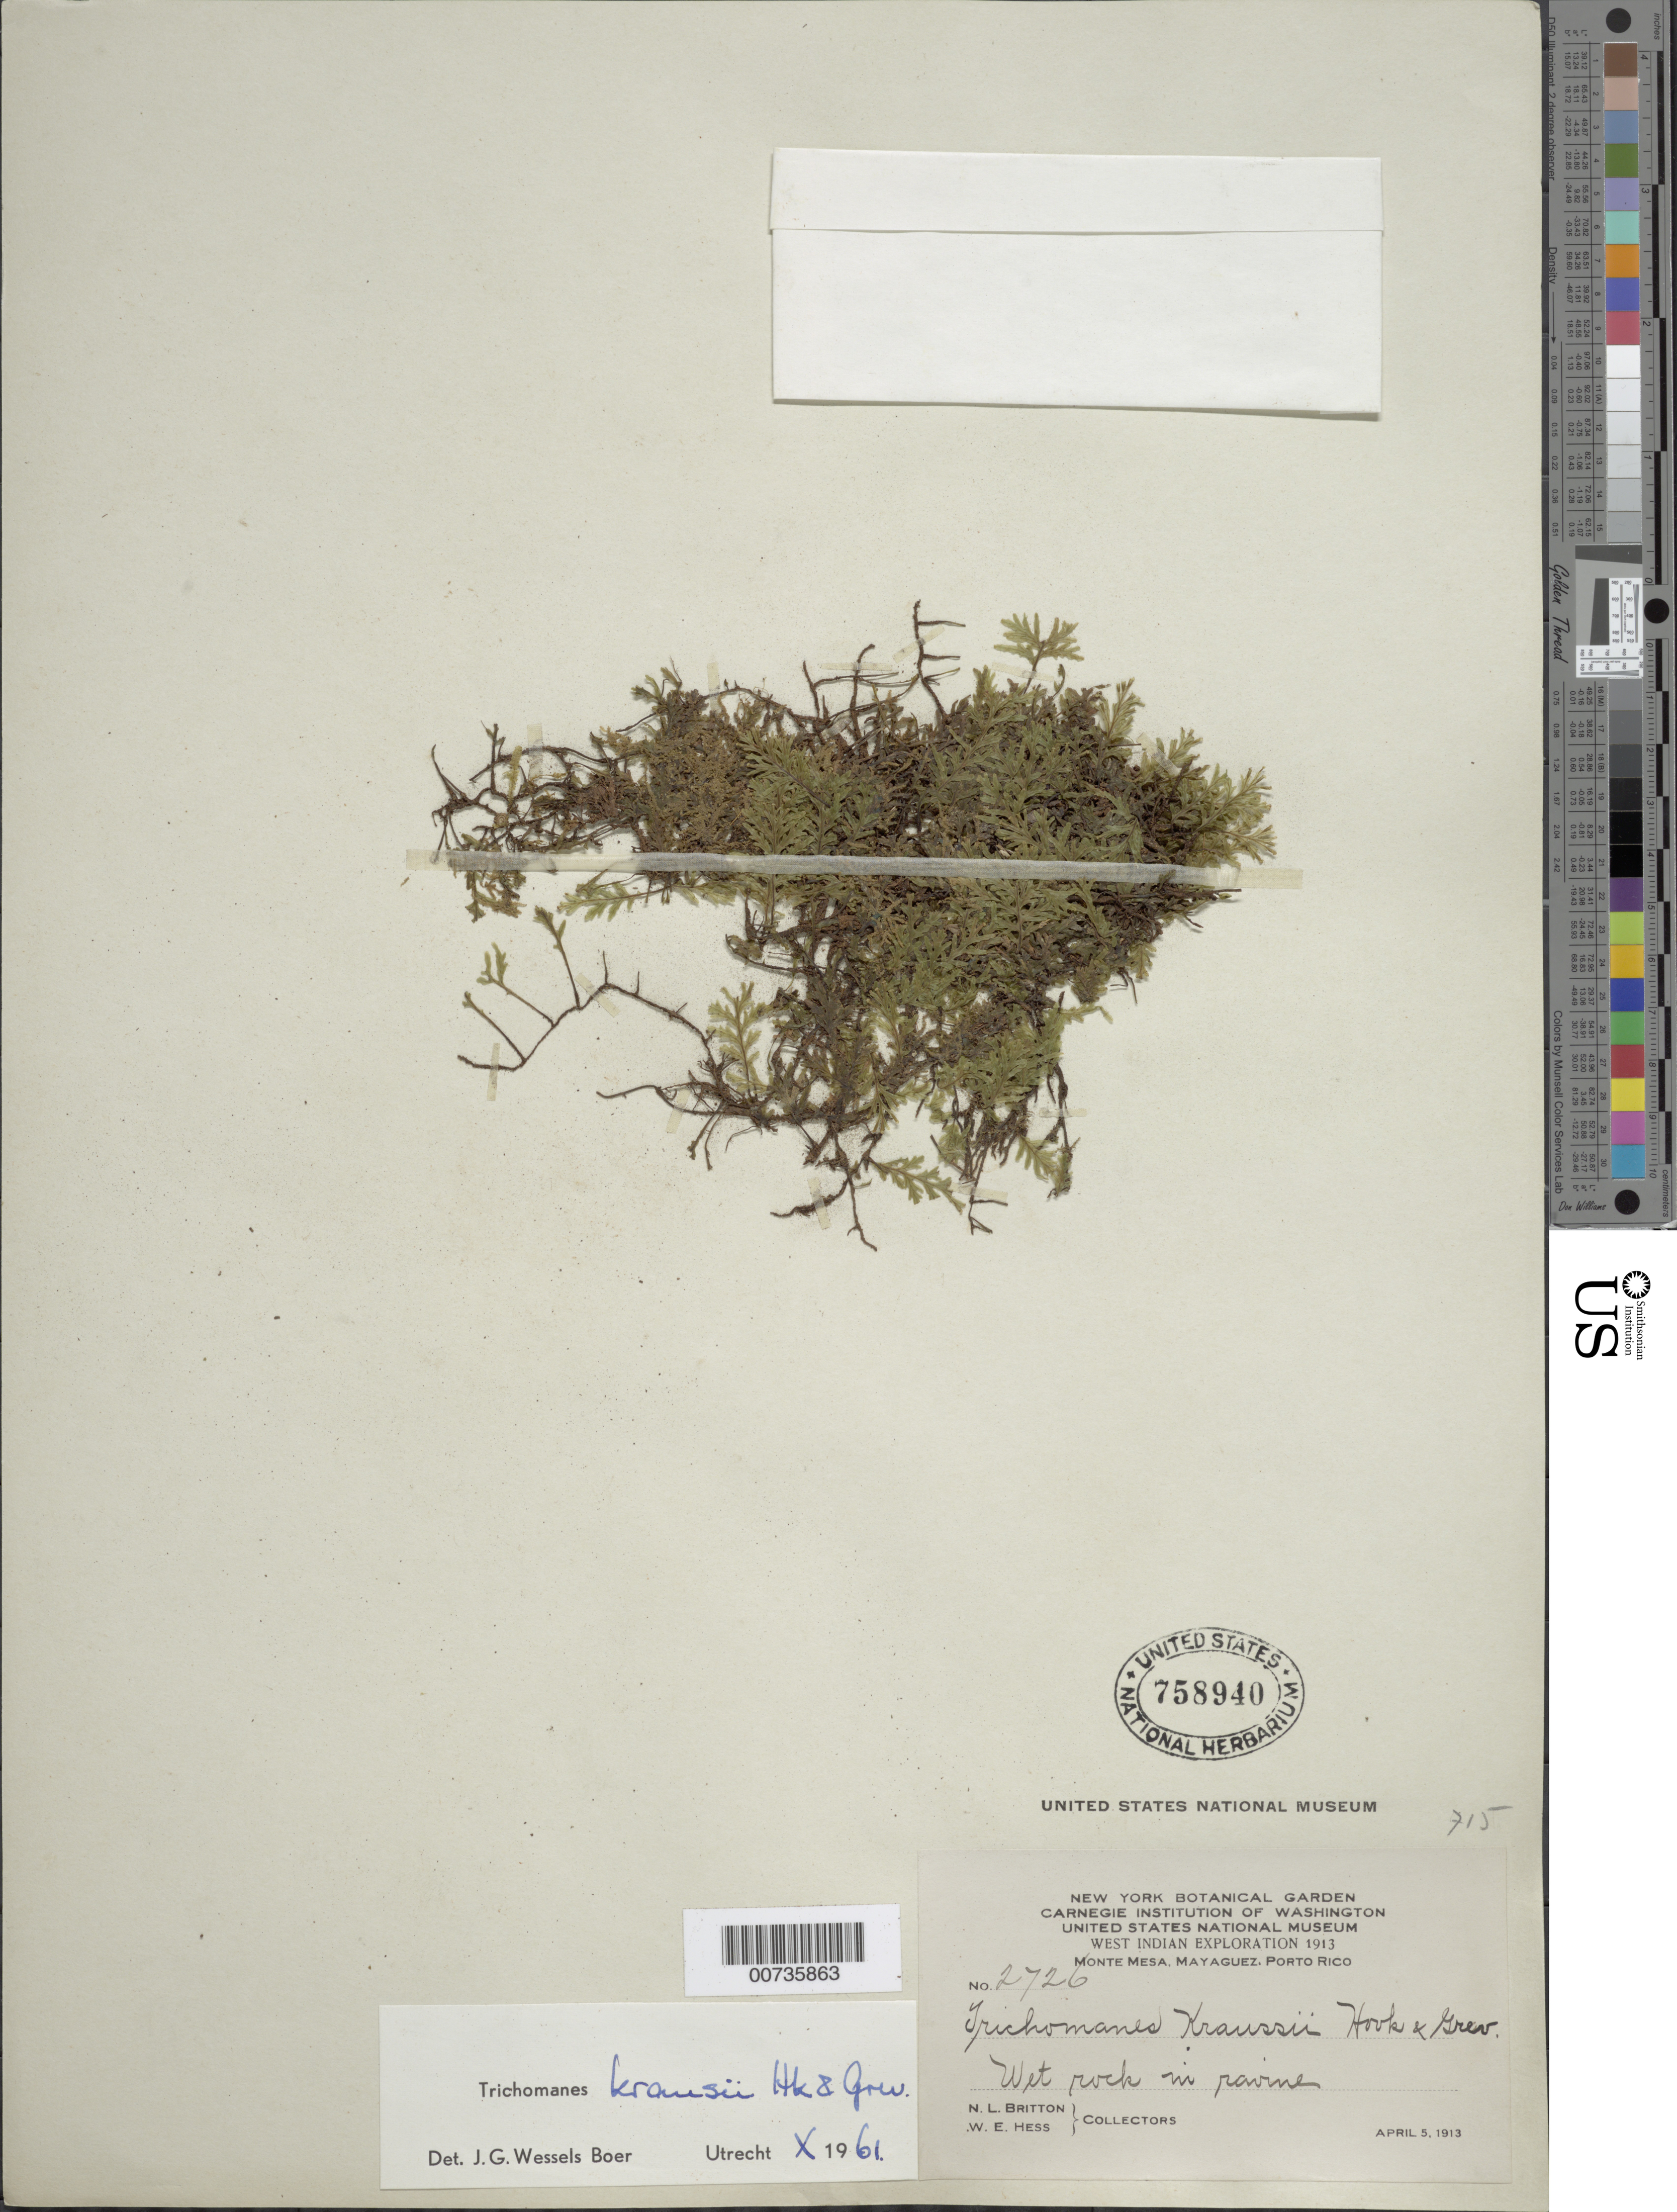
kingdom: Plantae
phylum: Tracheophyta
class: Polypodiopsida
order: Hymenophyllales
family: Hymenophyllaceae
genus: Didymoglossum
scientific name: Didymoglossum kraussii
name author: (Hook. & Grev.) C. Presl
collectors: N. Britton & W. Hess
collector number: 2726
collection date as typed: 05 Apr 1913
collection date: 1913-04-05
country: Puerto Rico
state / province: Mayagüez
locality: Monte Mesa, Mayaguez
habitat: Wet rock in ravine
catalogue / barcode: US 758940